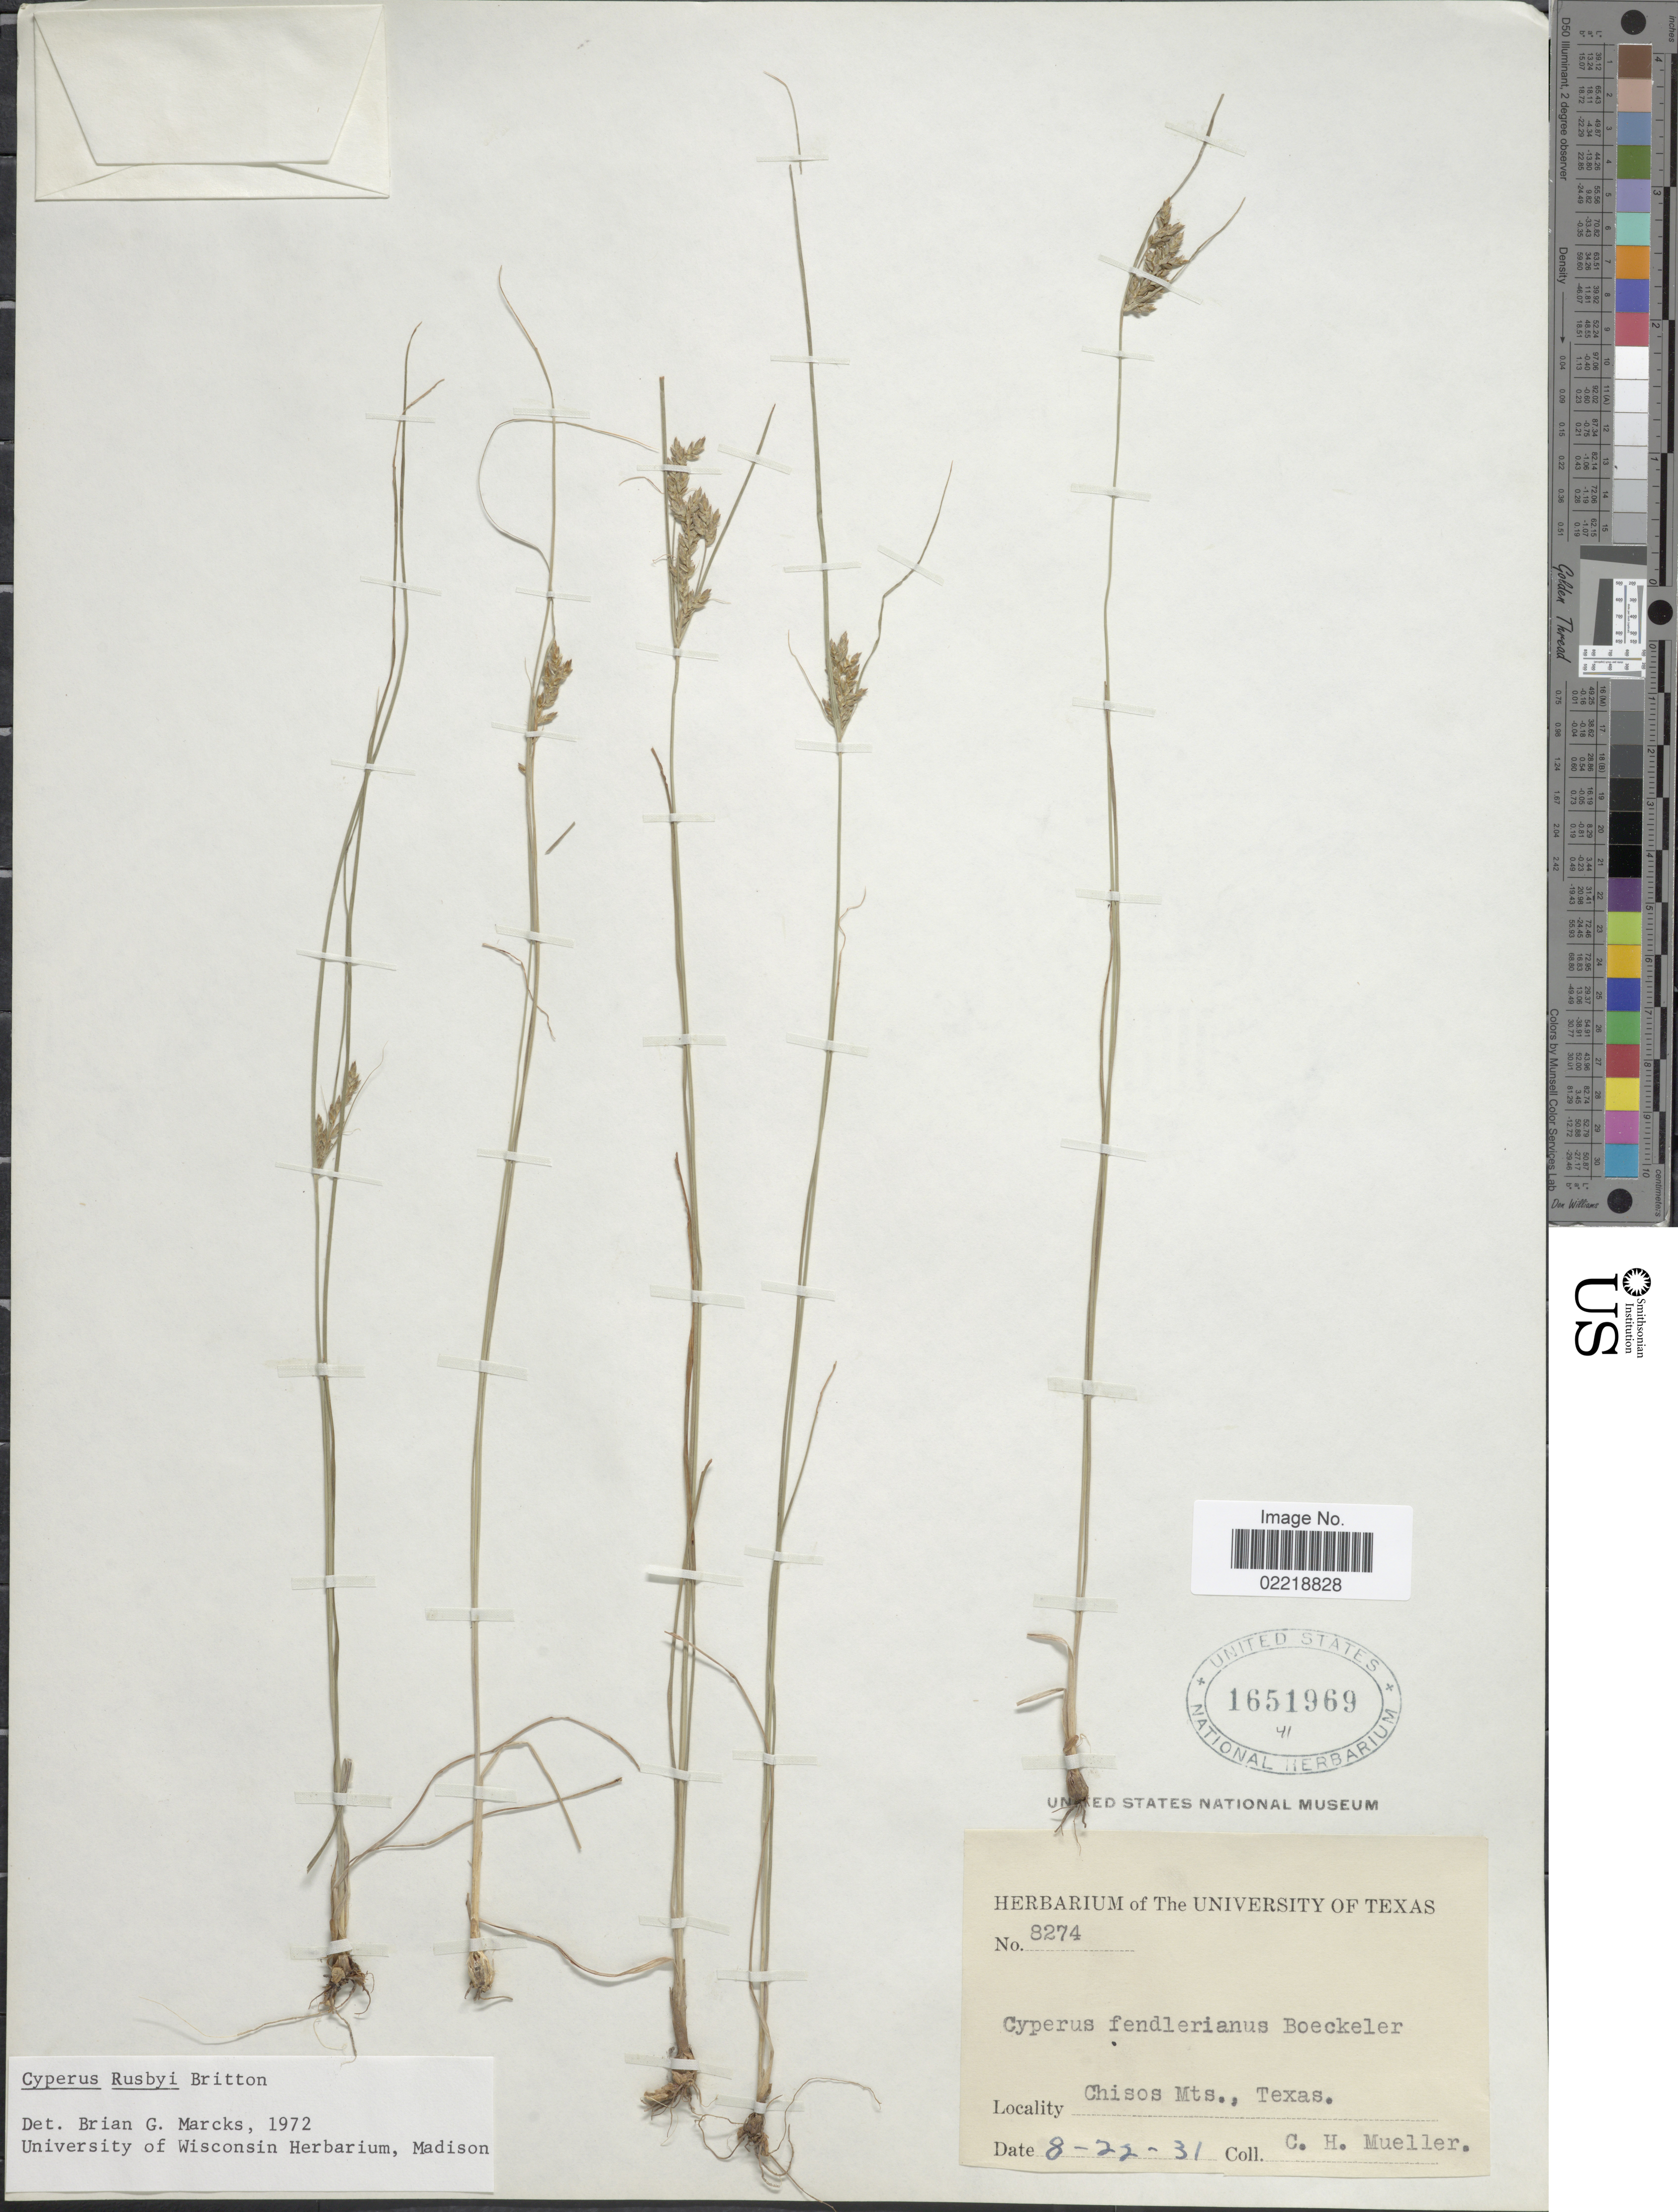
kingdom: Plantae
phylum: Tracheophyta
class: Liliopsida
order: Poales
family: Cyperaceae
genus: Cyperus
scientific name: Cyperus sphaerolepis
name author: Boeckeler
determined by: Strong, Mark T., (BOT), Smithsonian Institution - National Museum of Natural History (UNITED STATES)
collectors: C. H. Mueller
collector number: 8274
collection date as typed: Transcribed d/m/y: 22/8/31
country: United States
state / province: Texas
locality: Chisos Mts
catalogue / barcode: US 1651969